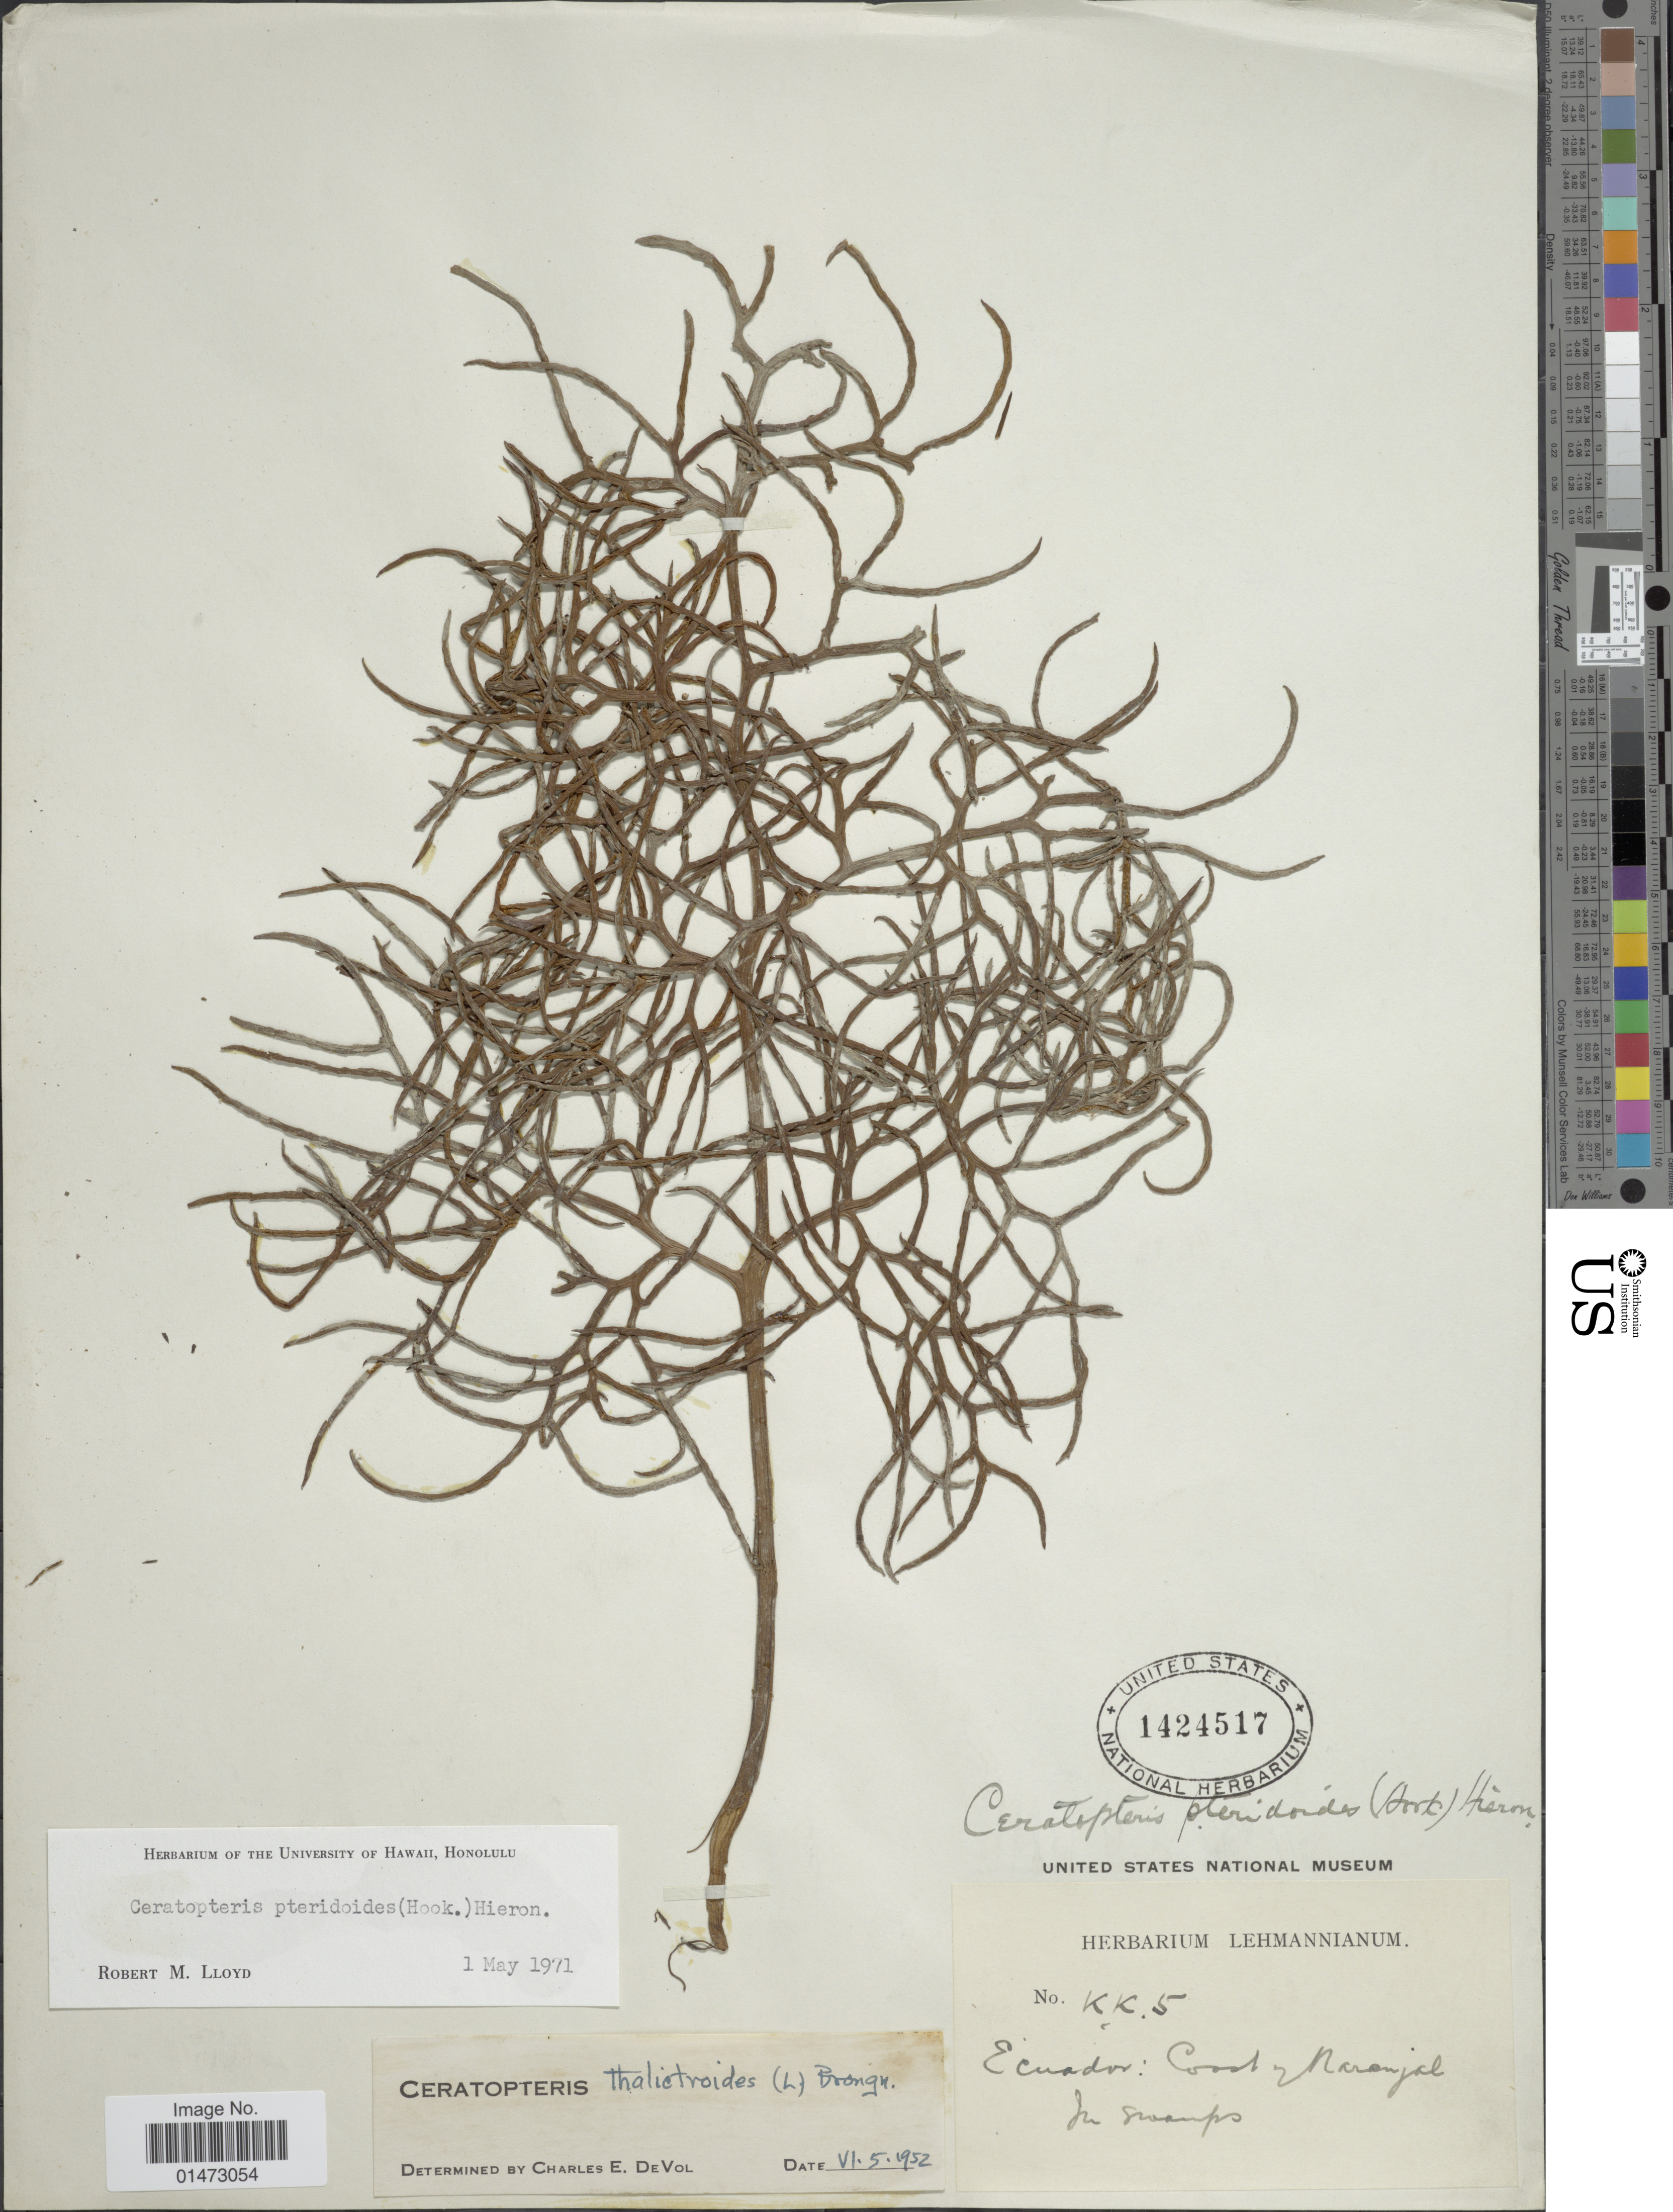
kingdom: Plantae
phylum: Tracheophyta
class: Polypodiopsida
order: Polypodiales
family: Pteridaceae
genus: Ceratopteris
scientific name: Ceratopteris pteridioides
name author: (Hook.) Hieron.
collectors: ex herb. Lehmannianum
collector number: KK5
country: Ecuador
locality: Coast of Naranjal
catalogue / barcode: US 1424517